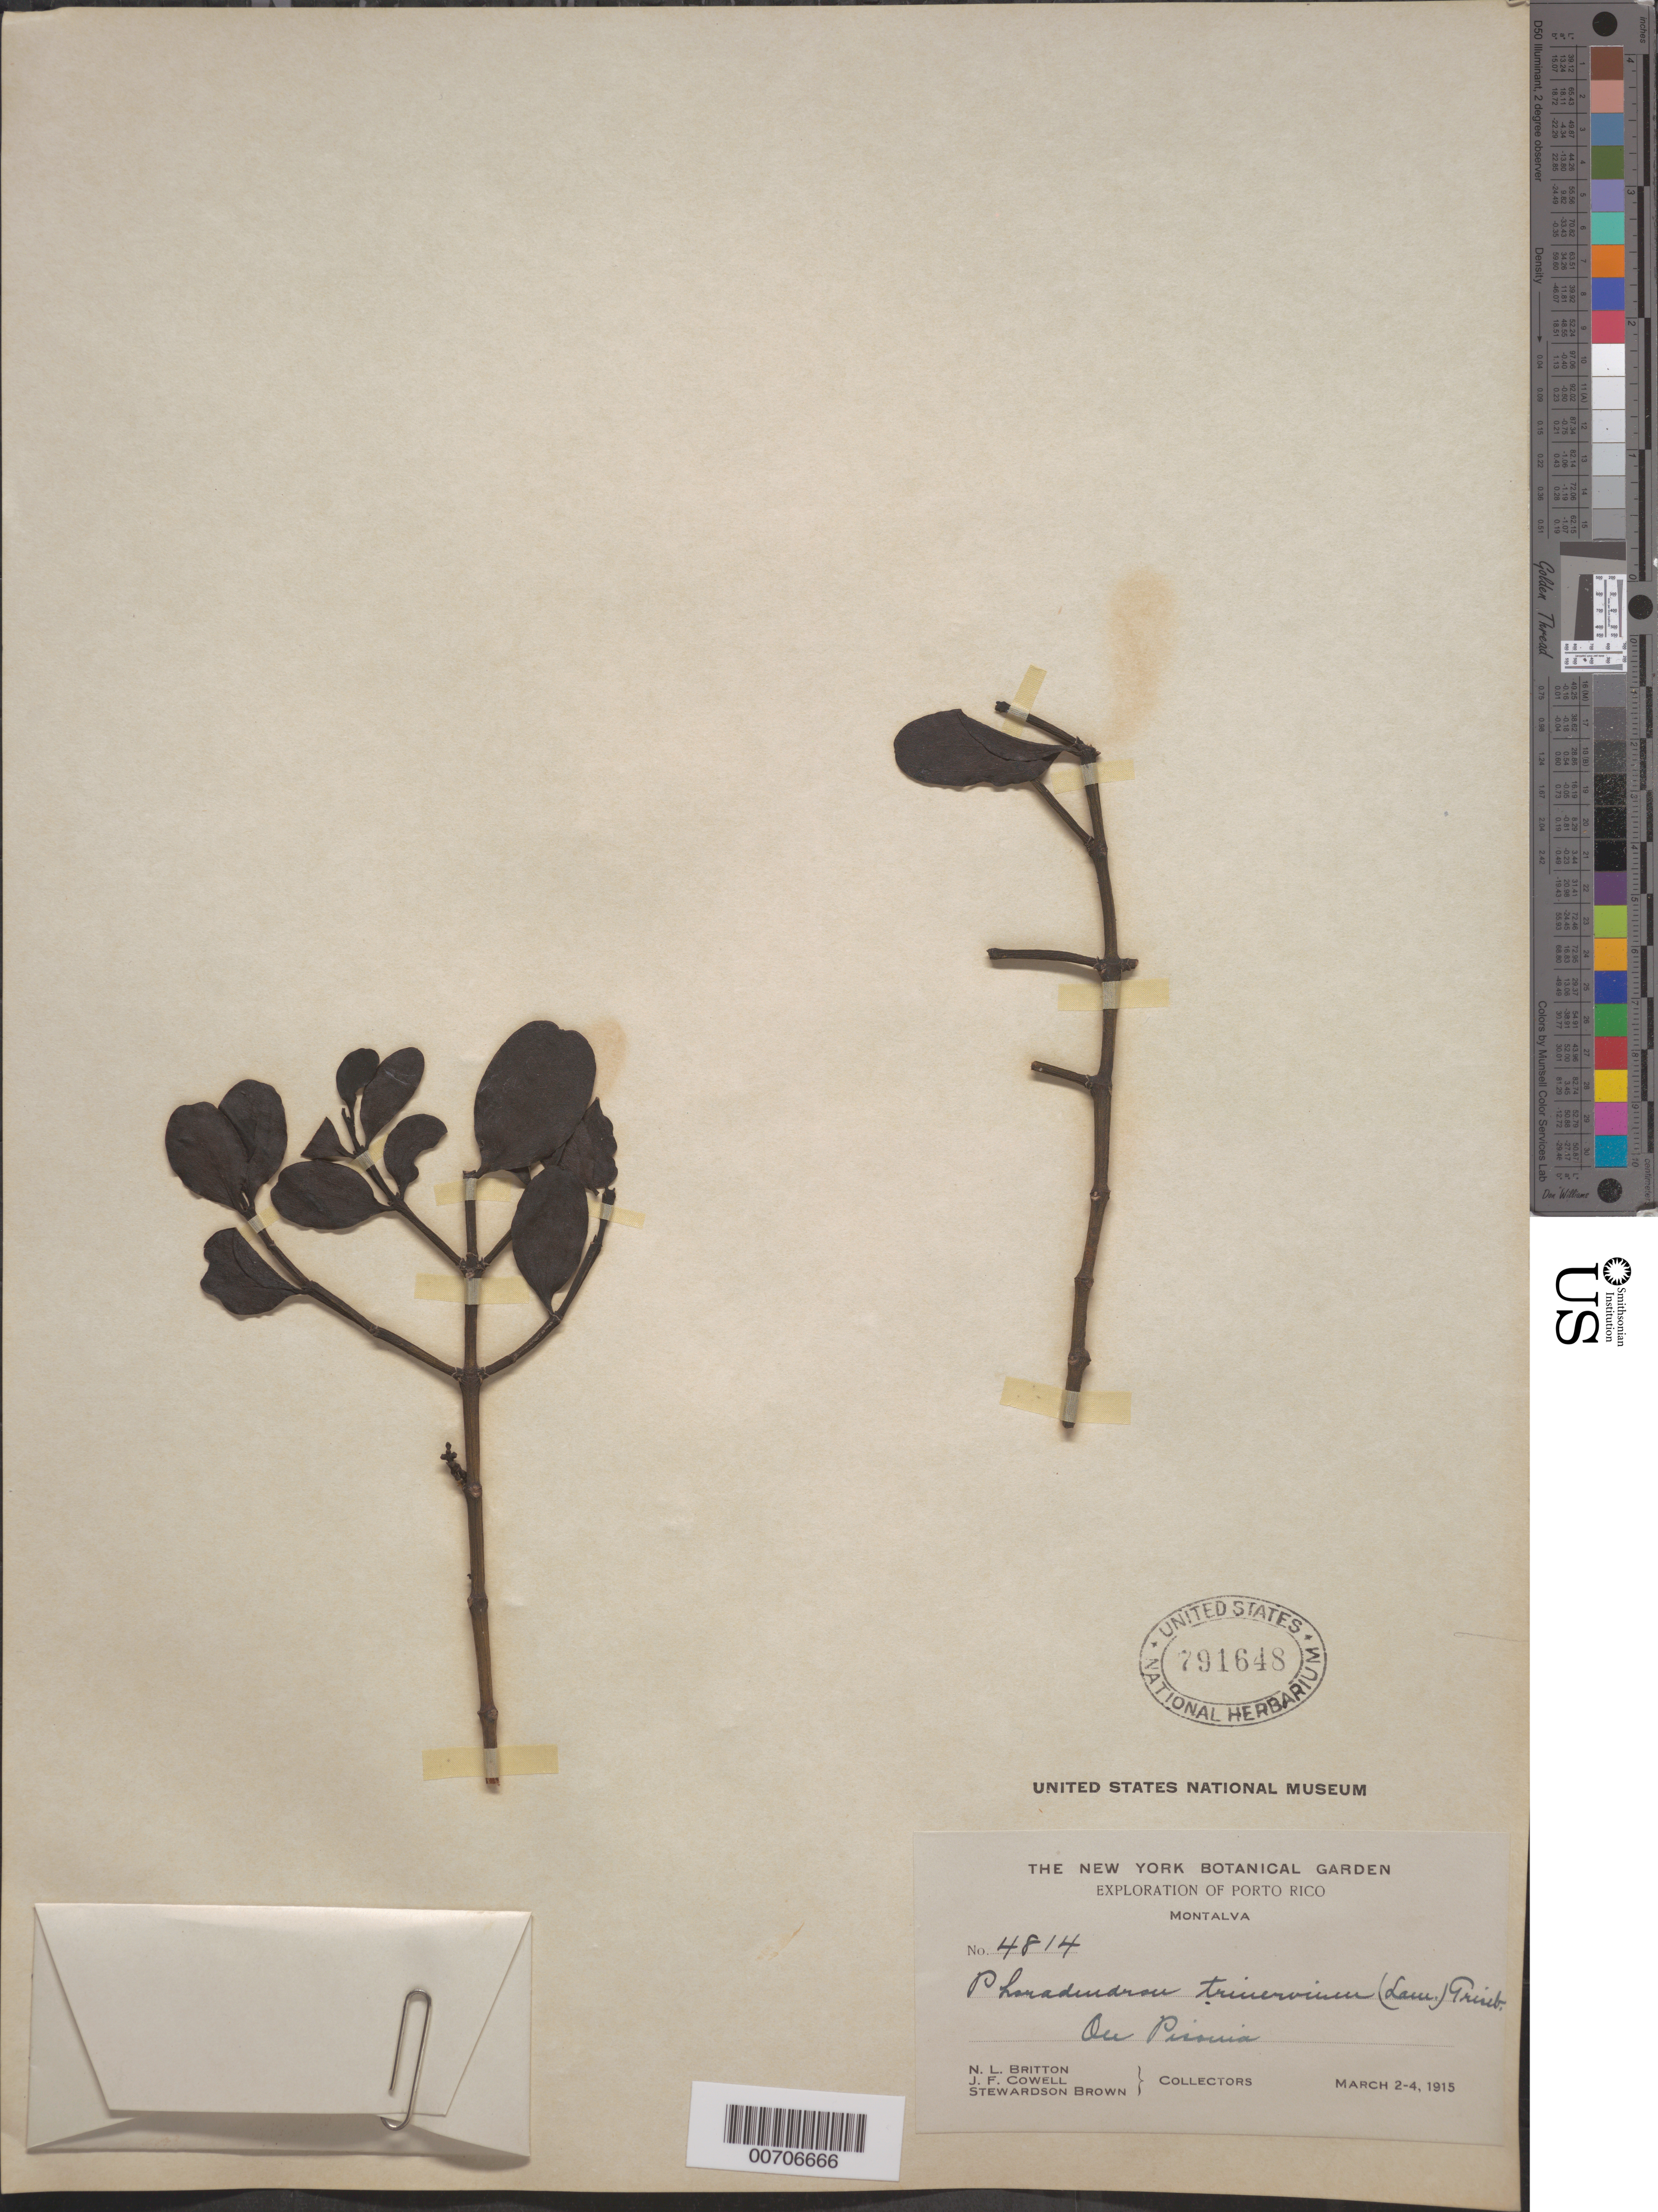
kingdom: Plantae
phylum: Tracheophyta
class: Magnoliopsida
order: Santalales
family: Viscaceae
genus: Phoradendron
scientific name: Phoradendron trinervium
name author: (Lam.) Griseb.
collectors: N. Britton, J. F. Cowell & S. Brown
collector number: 4814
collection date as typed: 02 Mar 1915 to 4 Mar 1915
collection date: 1915-03-02/1915-03-04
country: Puerto Rico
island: Greater Antilles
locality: Montalva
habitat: On Pisonia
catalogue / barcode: US 791648